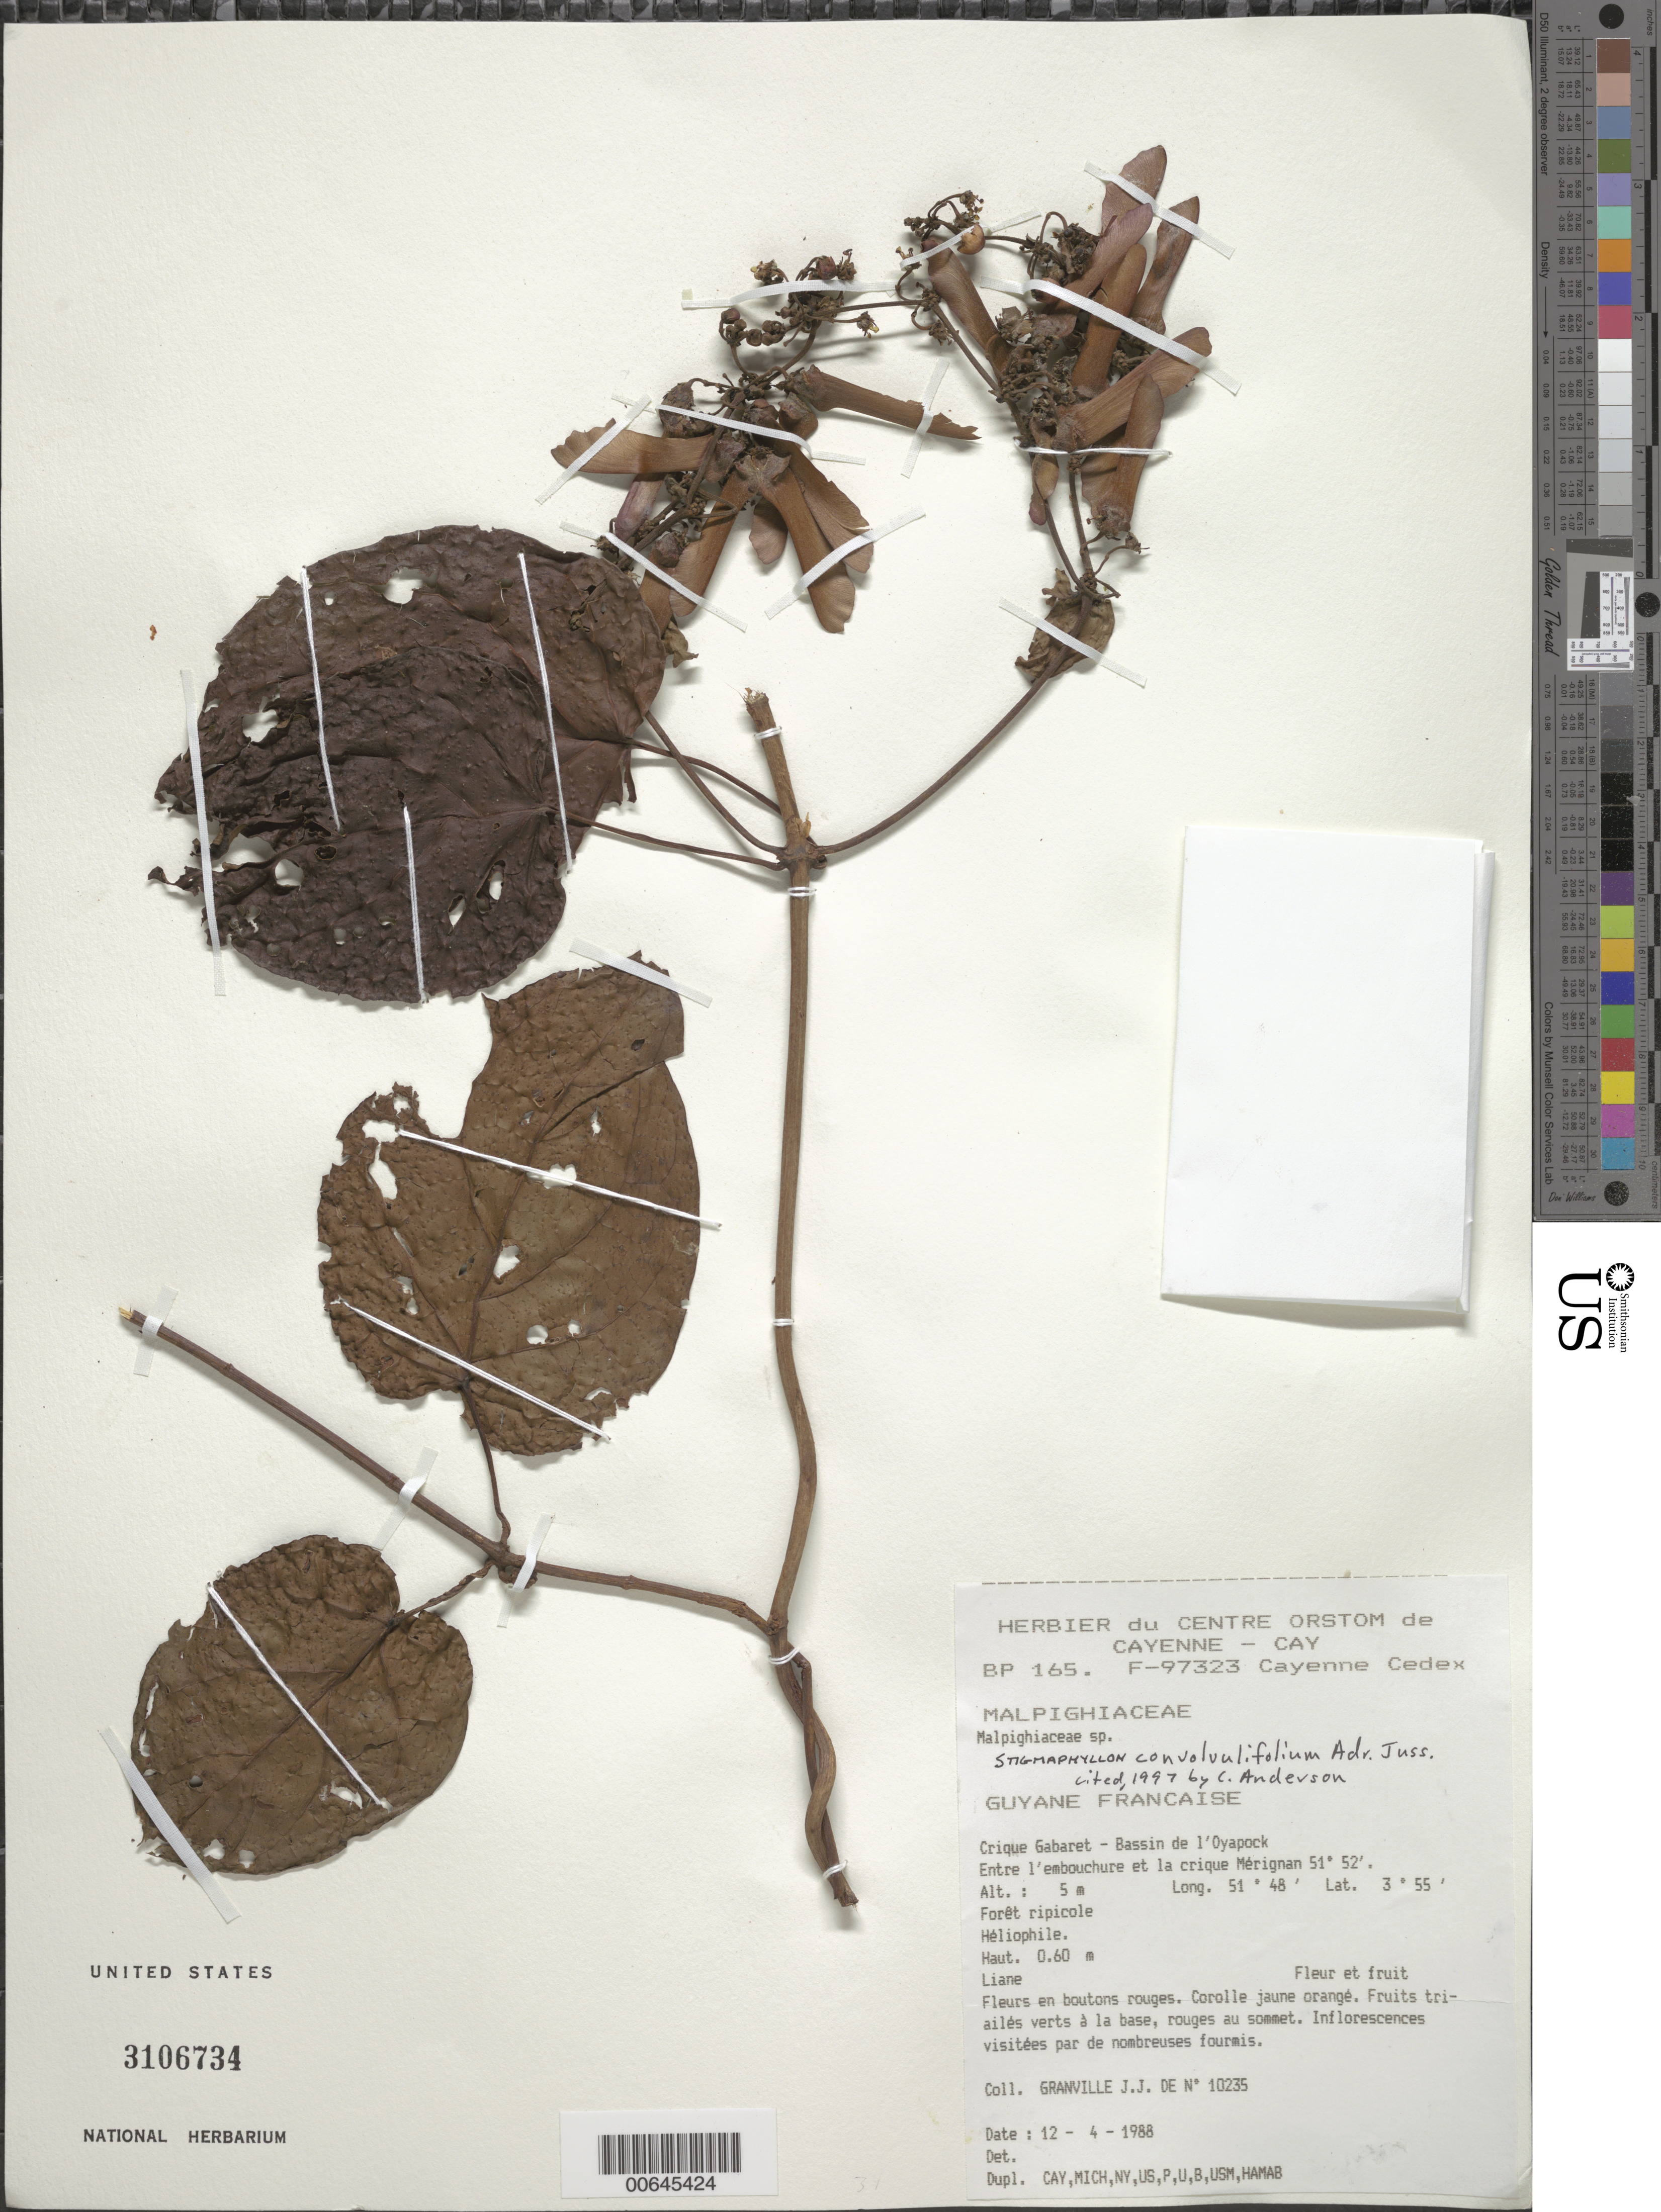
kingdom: Plantae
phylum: Tracheophyta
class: Magnoliopsida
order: Malpighiales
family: Malpighiaceae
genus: Stigmaphyllon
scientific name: Stigmaphyllon convolvulifolium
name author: A. Juss.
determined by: Anderson, C.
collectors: J.-J. de Granville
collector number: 10235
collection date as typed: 12-Apr-88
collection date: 1988-04-12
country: French Guiana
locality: Crique Gabaret, Bassin de l'Oyapock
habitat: Riparian forest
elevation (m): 5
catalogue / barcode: US 3106734